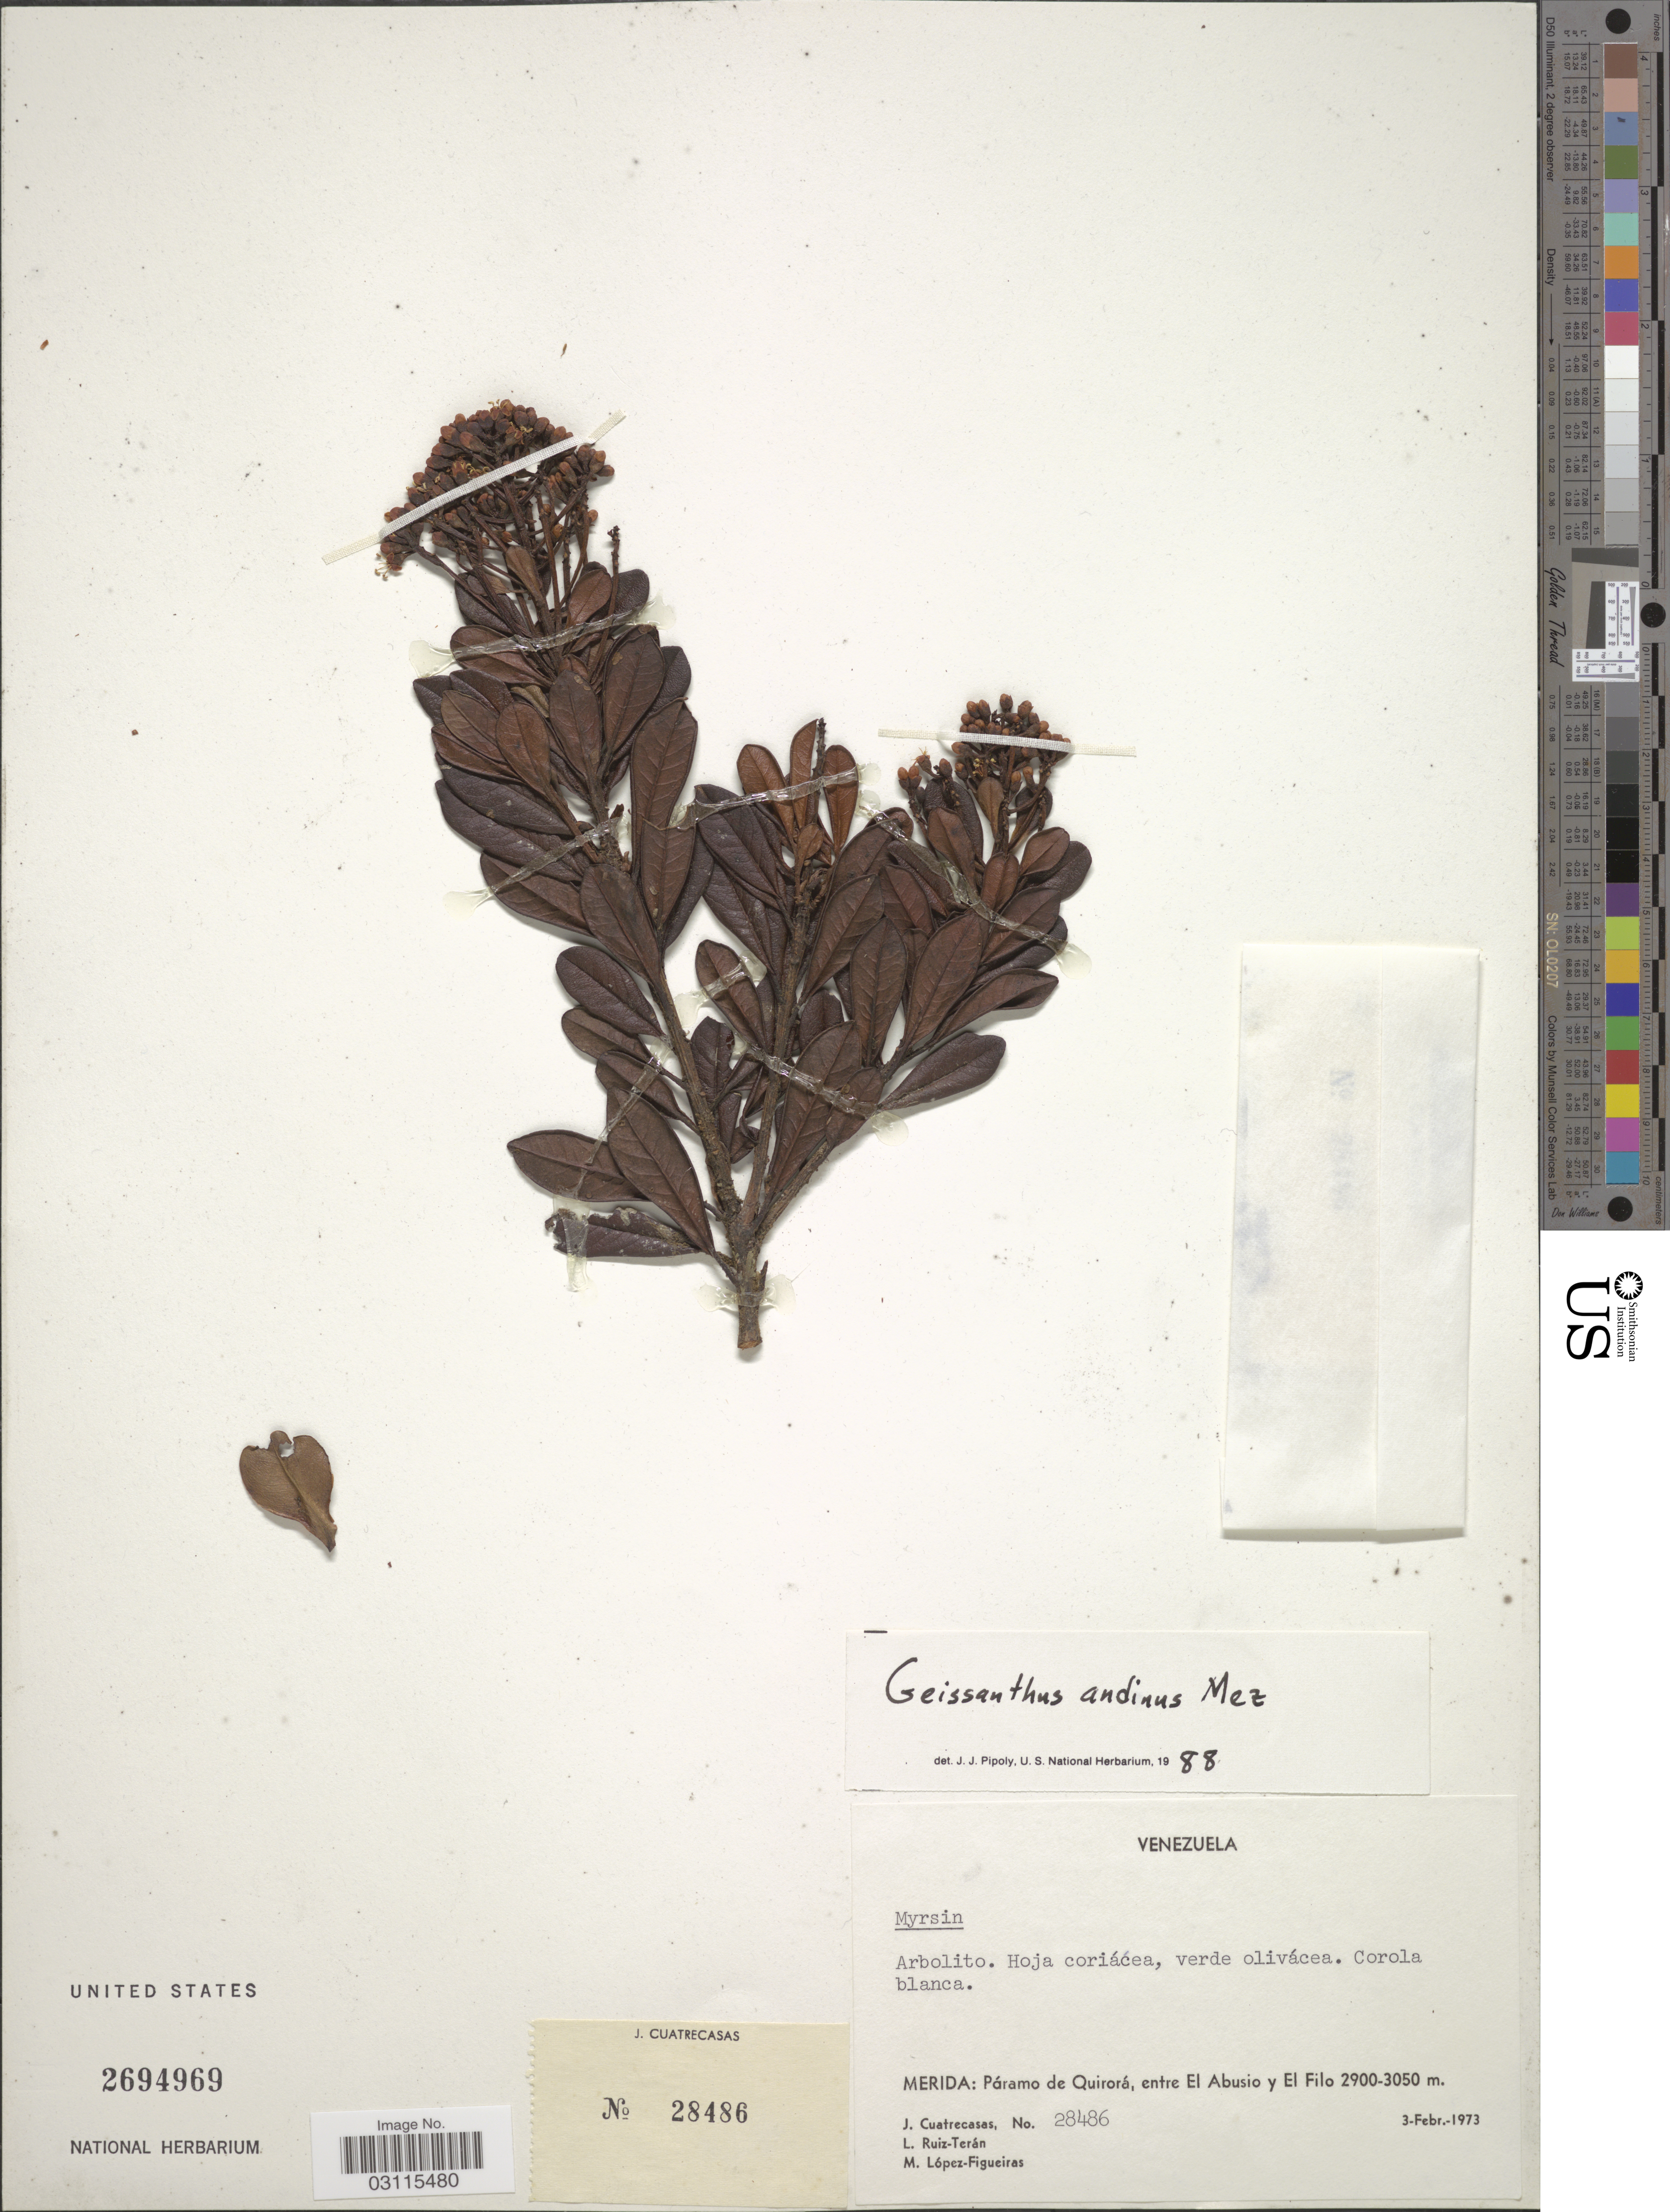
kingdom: Plantae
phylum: Tracheophyta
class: Magnoliopsida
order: Ericales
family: Primulaceae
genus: Geissanthus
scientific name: Geissanthus andinus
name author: Mez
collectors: J. Cuatrecasas, L. E. Ruíz-Terán & M. López Figueiras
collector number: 28486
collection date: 1973-02-03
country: Venezuela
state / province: Mérida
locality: Páramo de Quirorá, entre El Abusio y El Filo.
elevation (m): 2900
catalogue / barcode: US 2694969